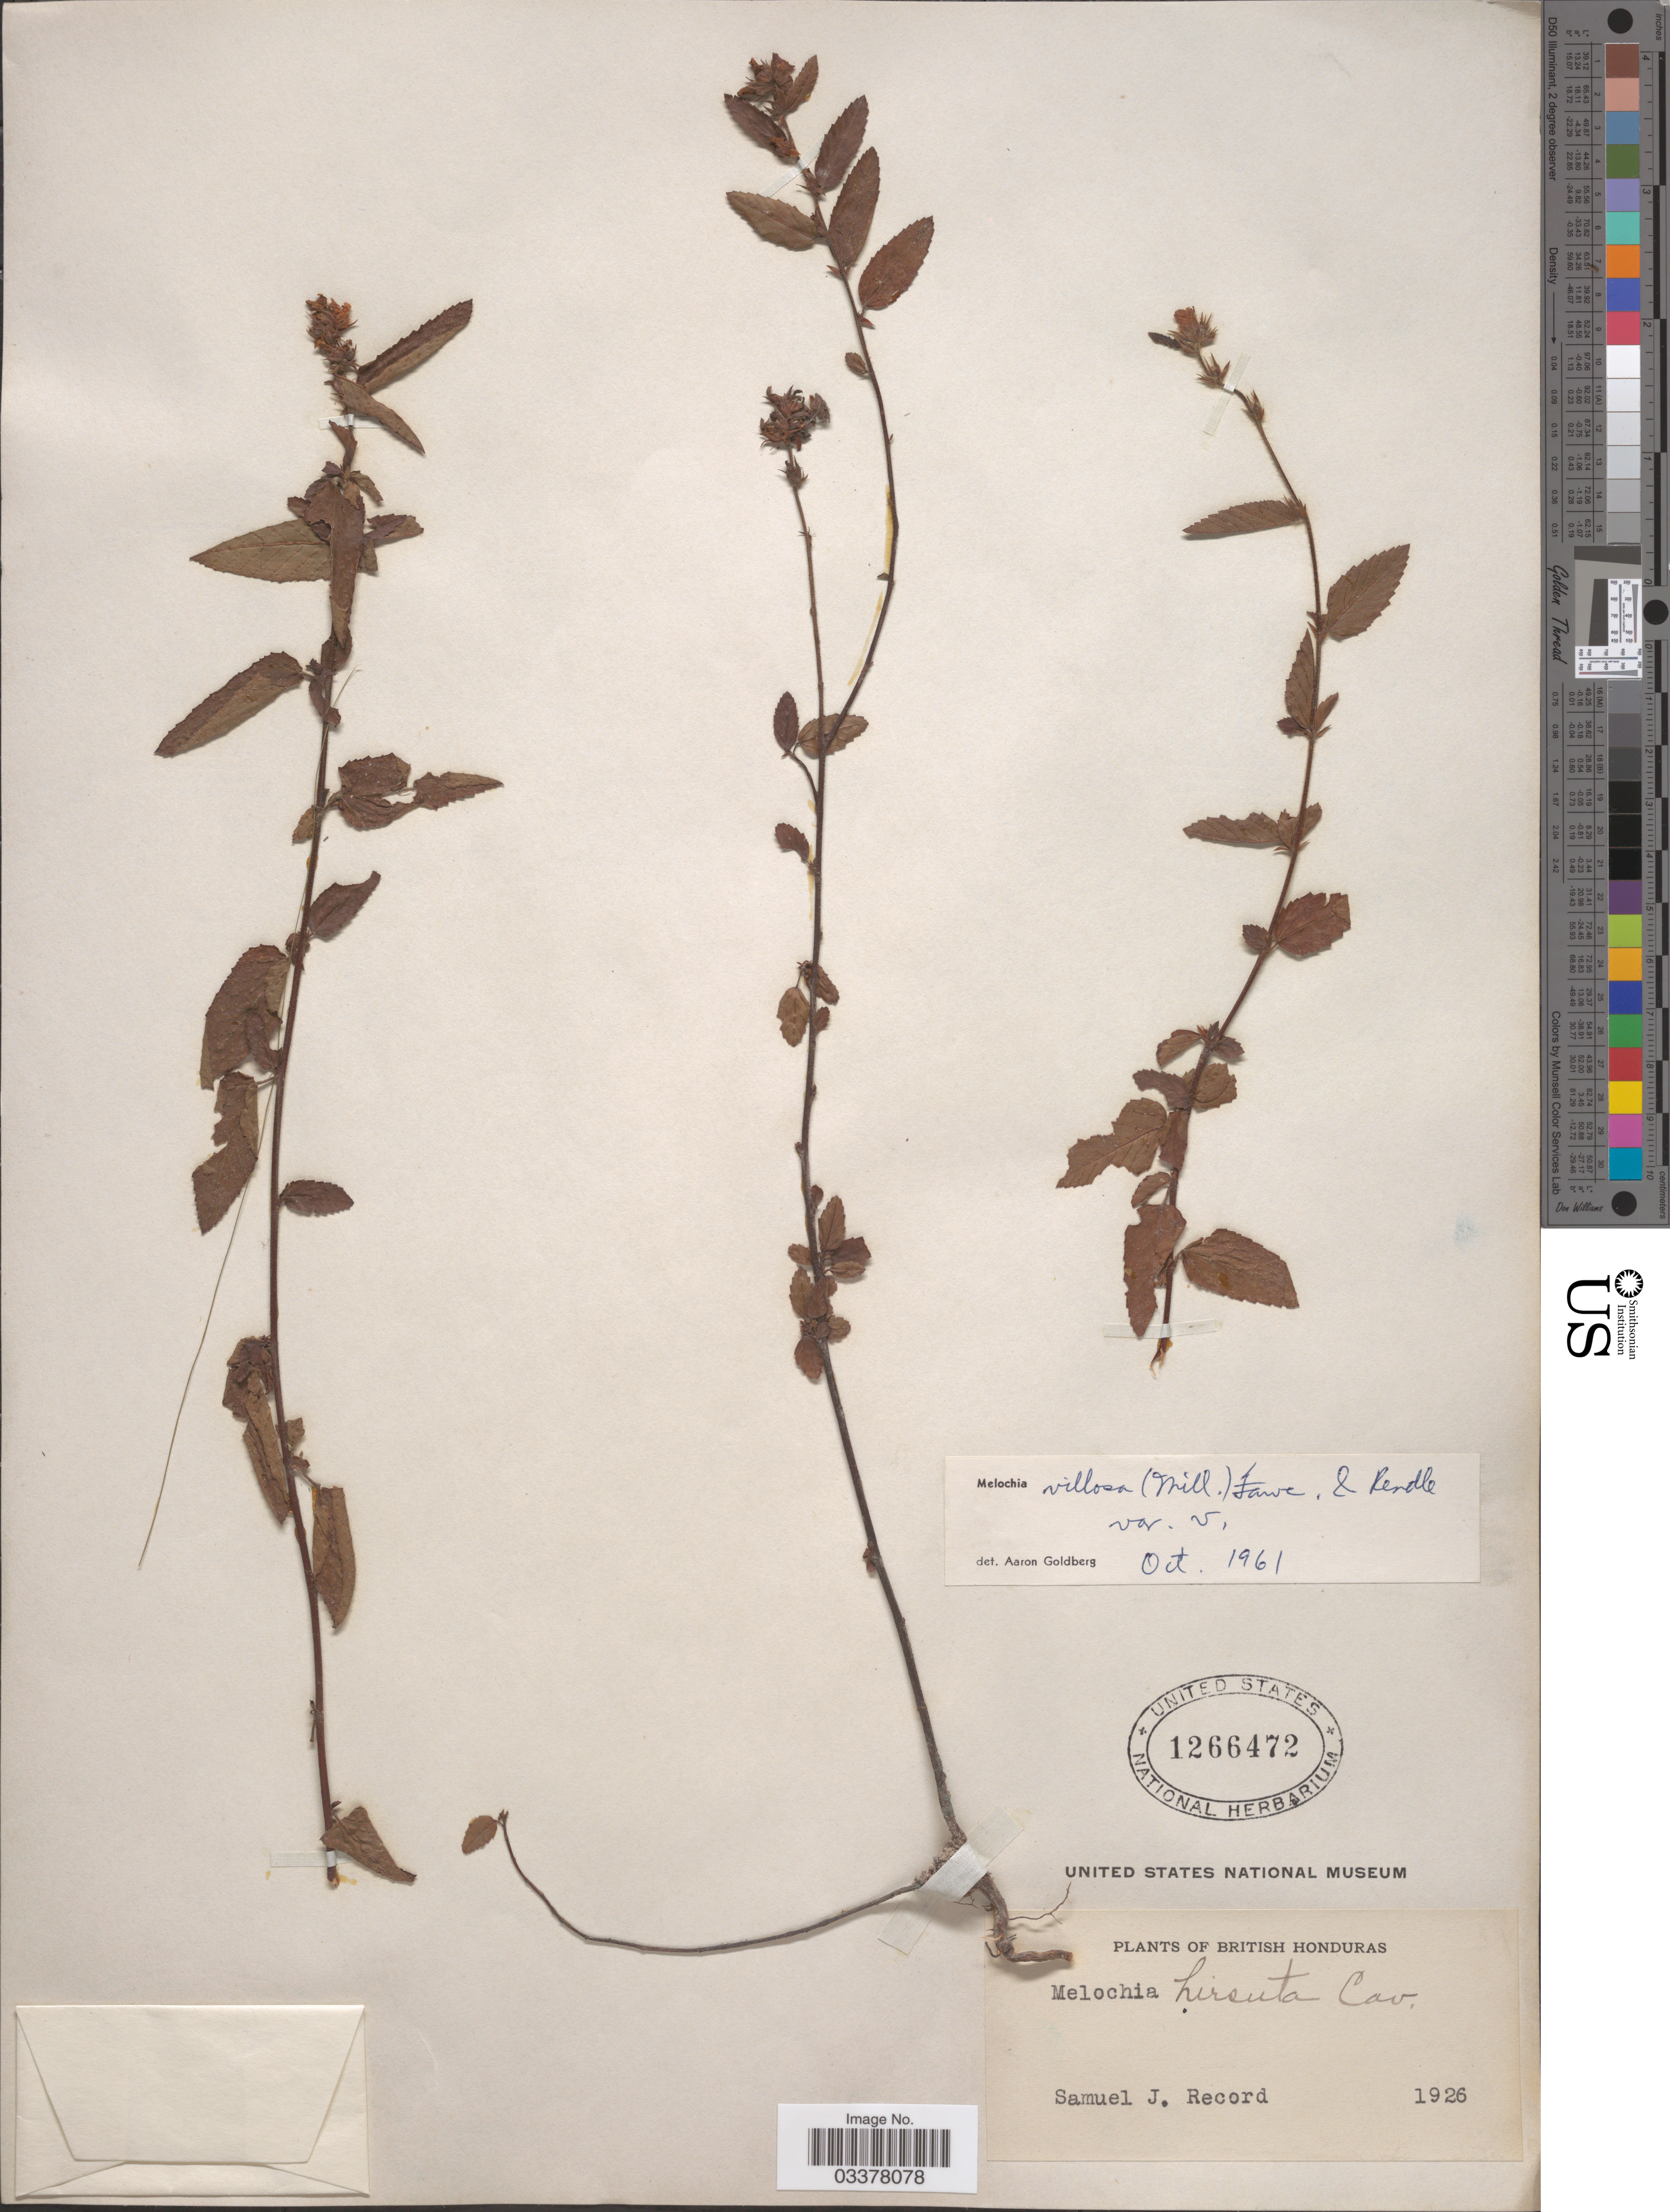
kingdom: Plantae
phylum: Tracheophyta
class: Magnoliopsida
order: Malvales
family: Malvaceae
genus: Melochia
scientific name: Melochia spicata var. spicata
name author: (L.) Fryxell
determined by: Dorr, L. J., (BOT), Smithsonian Institution - National Museum of Natural History (UNITED STATES)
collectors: S. J. Record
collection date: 1926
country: Belize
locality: British Honduras.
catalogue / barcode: US 1266472